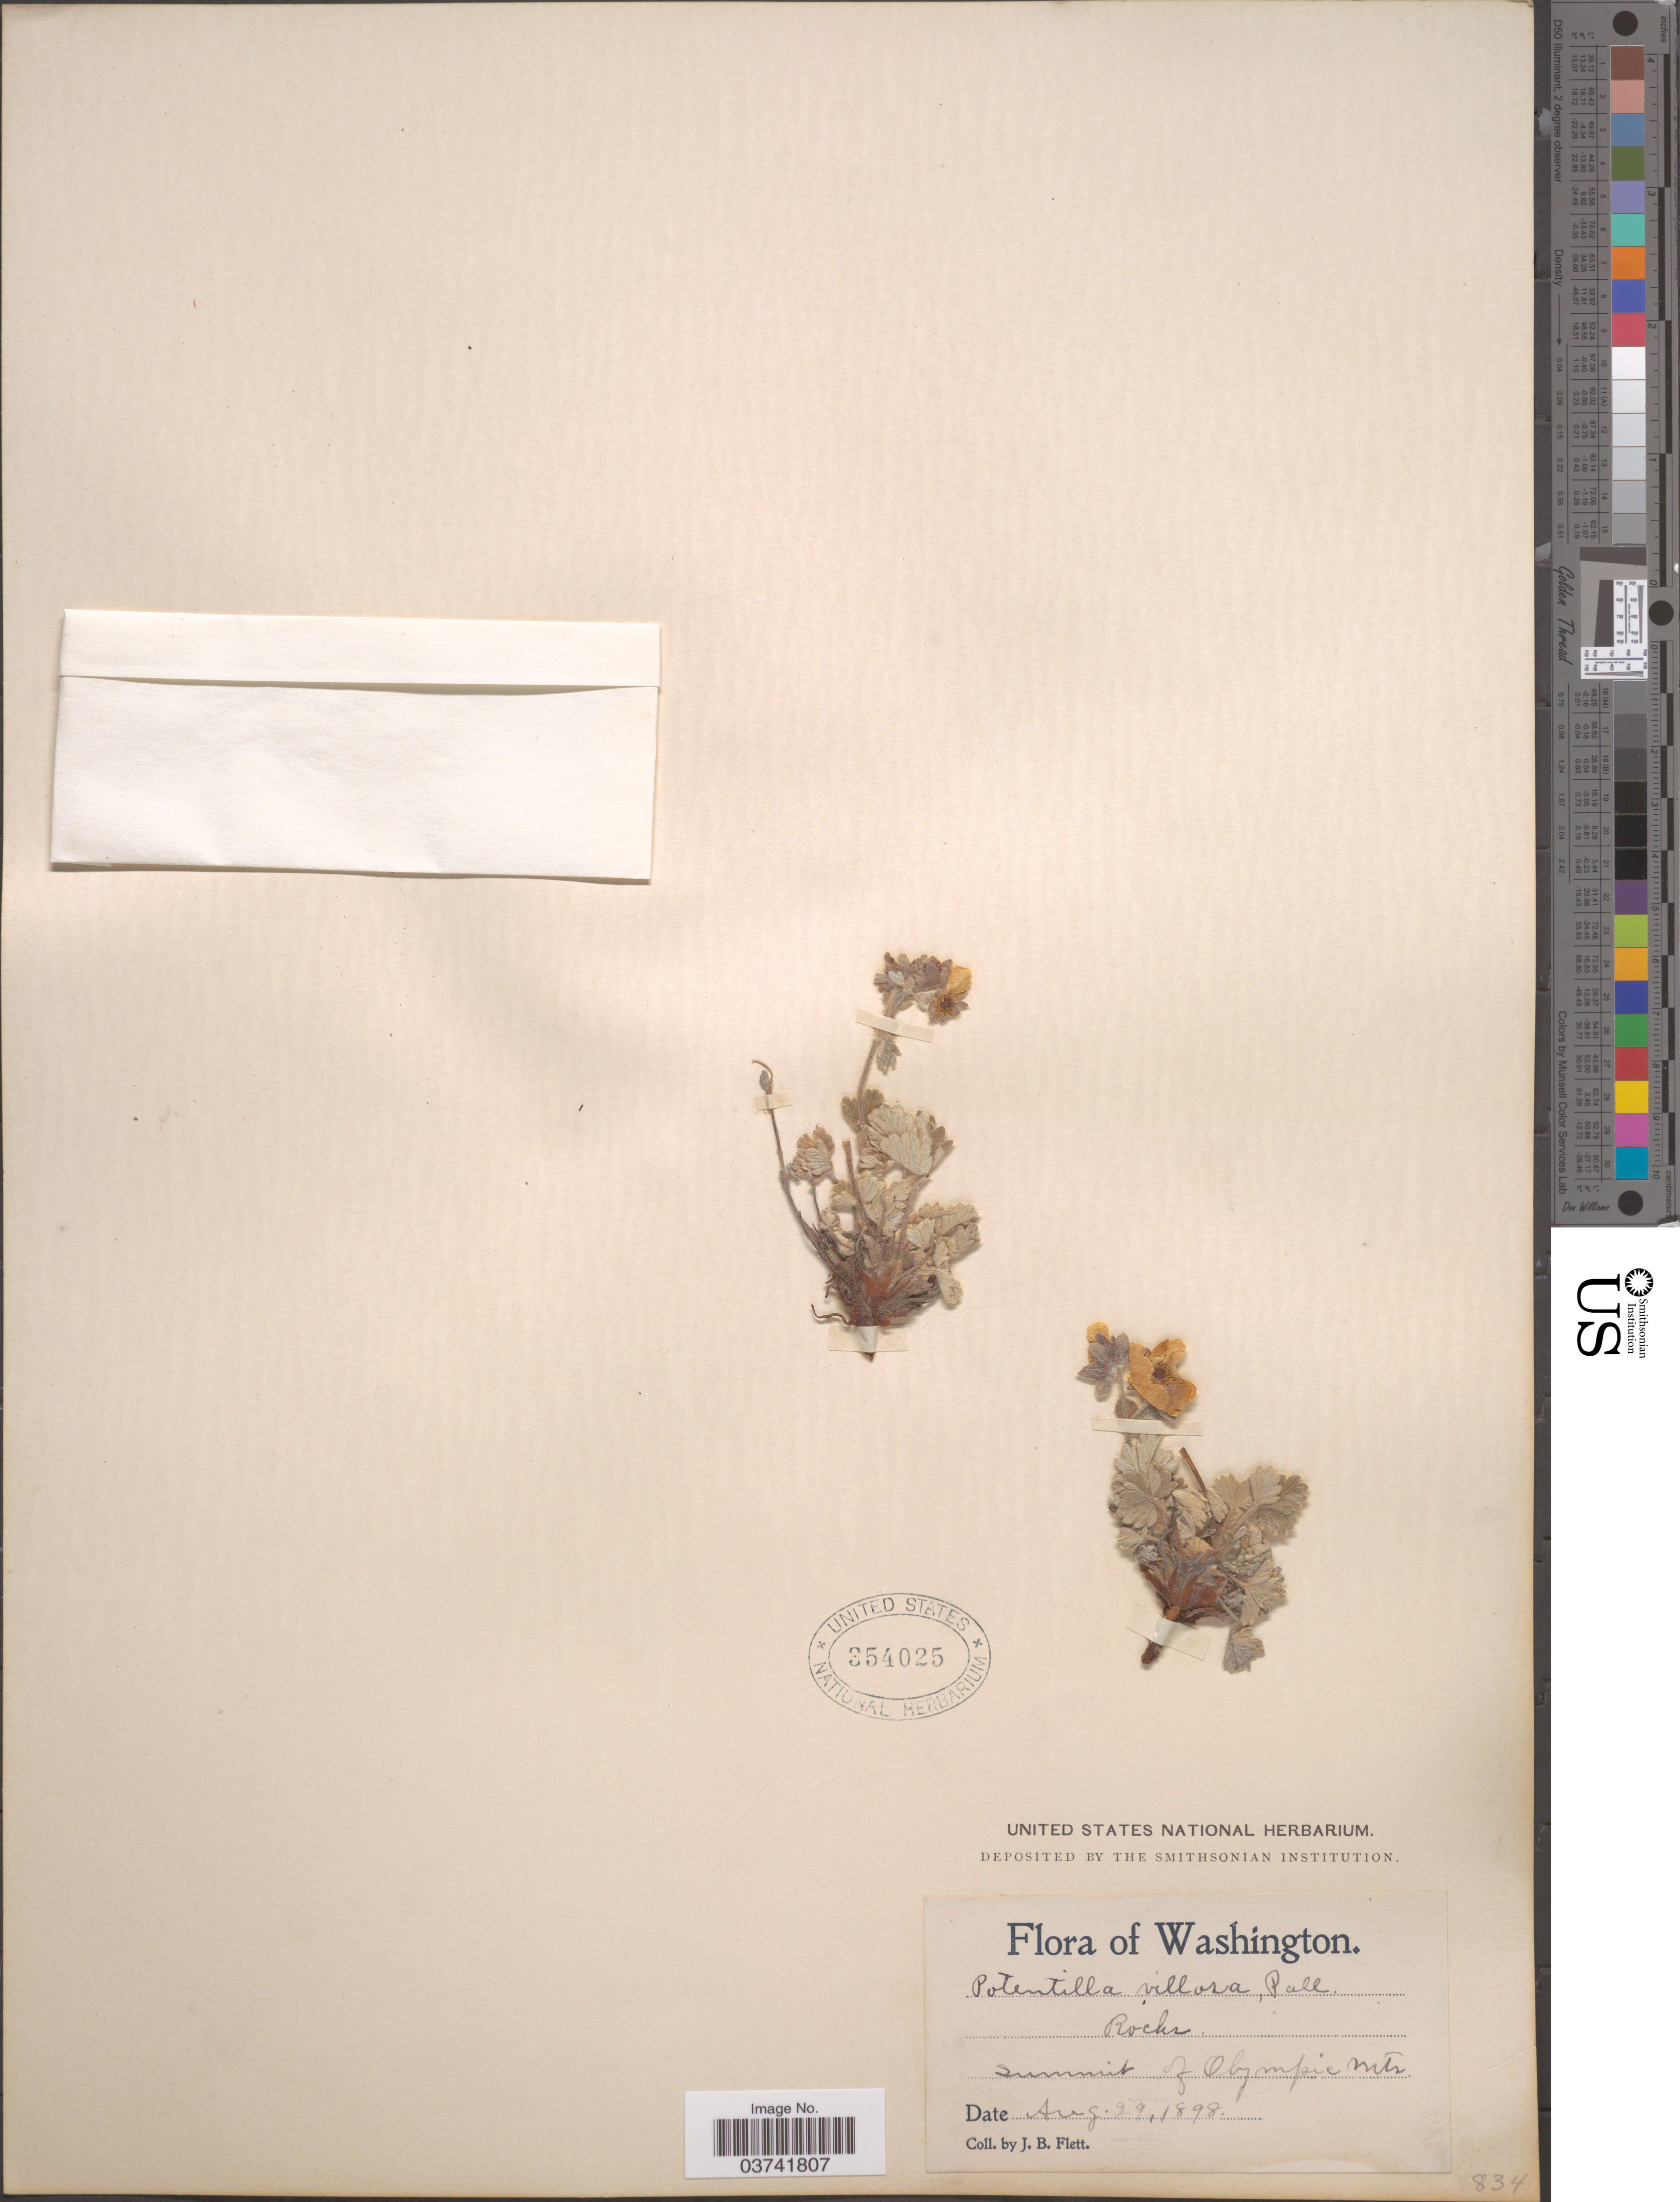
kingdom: Plantae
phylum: Tracheophyta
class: Magnoliopsida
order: Rosales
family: Rosaceae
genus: Potentilla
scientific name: Potentilla villosa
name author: Pall. ex Pursh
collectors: J. Flett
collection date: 1898-08-29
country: United States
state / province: Washington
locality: Summit of Olympic Mts.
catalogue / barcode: US 354025